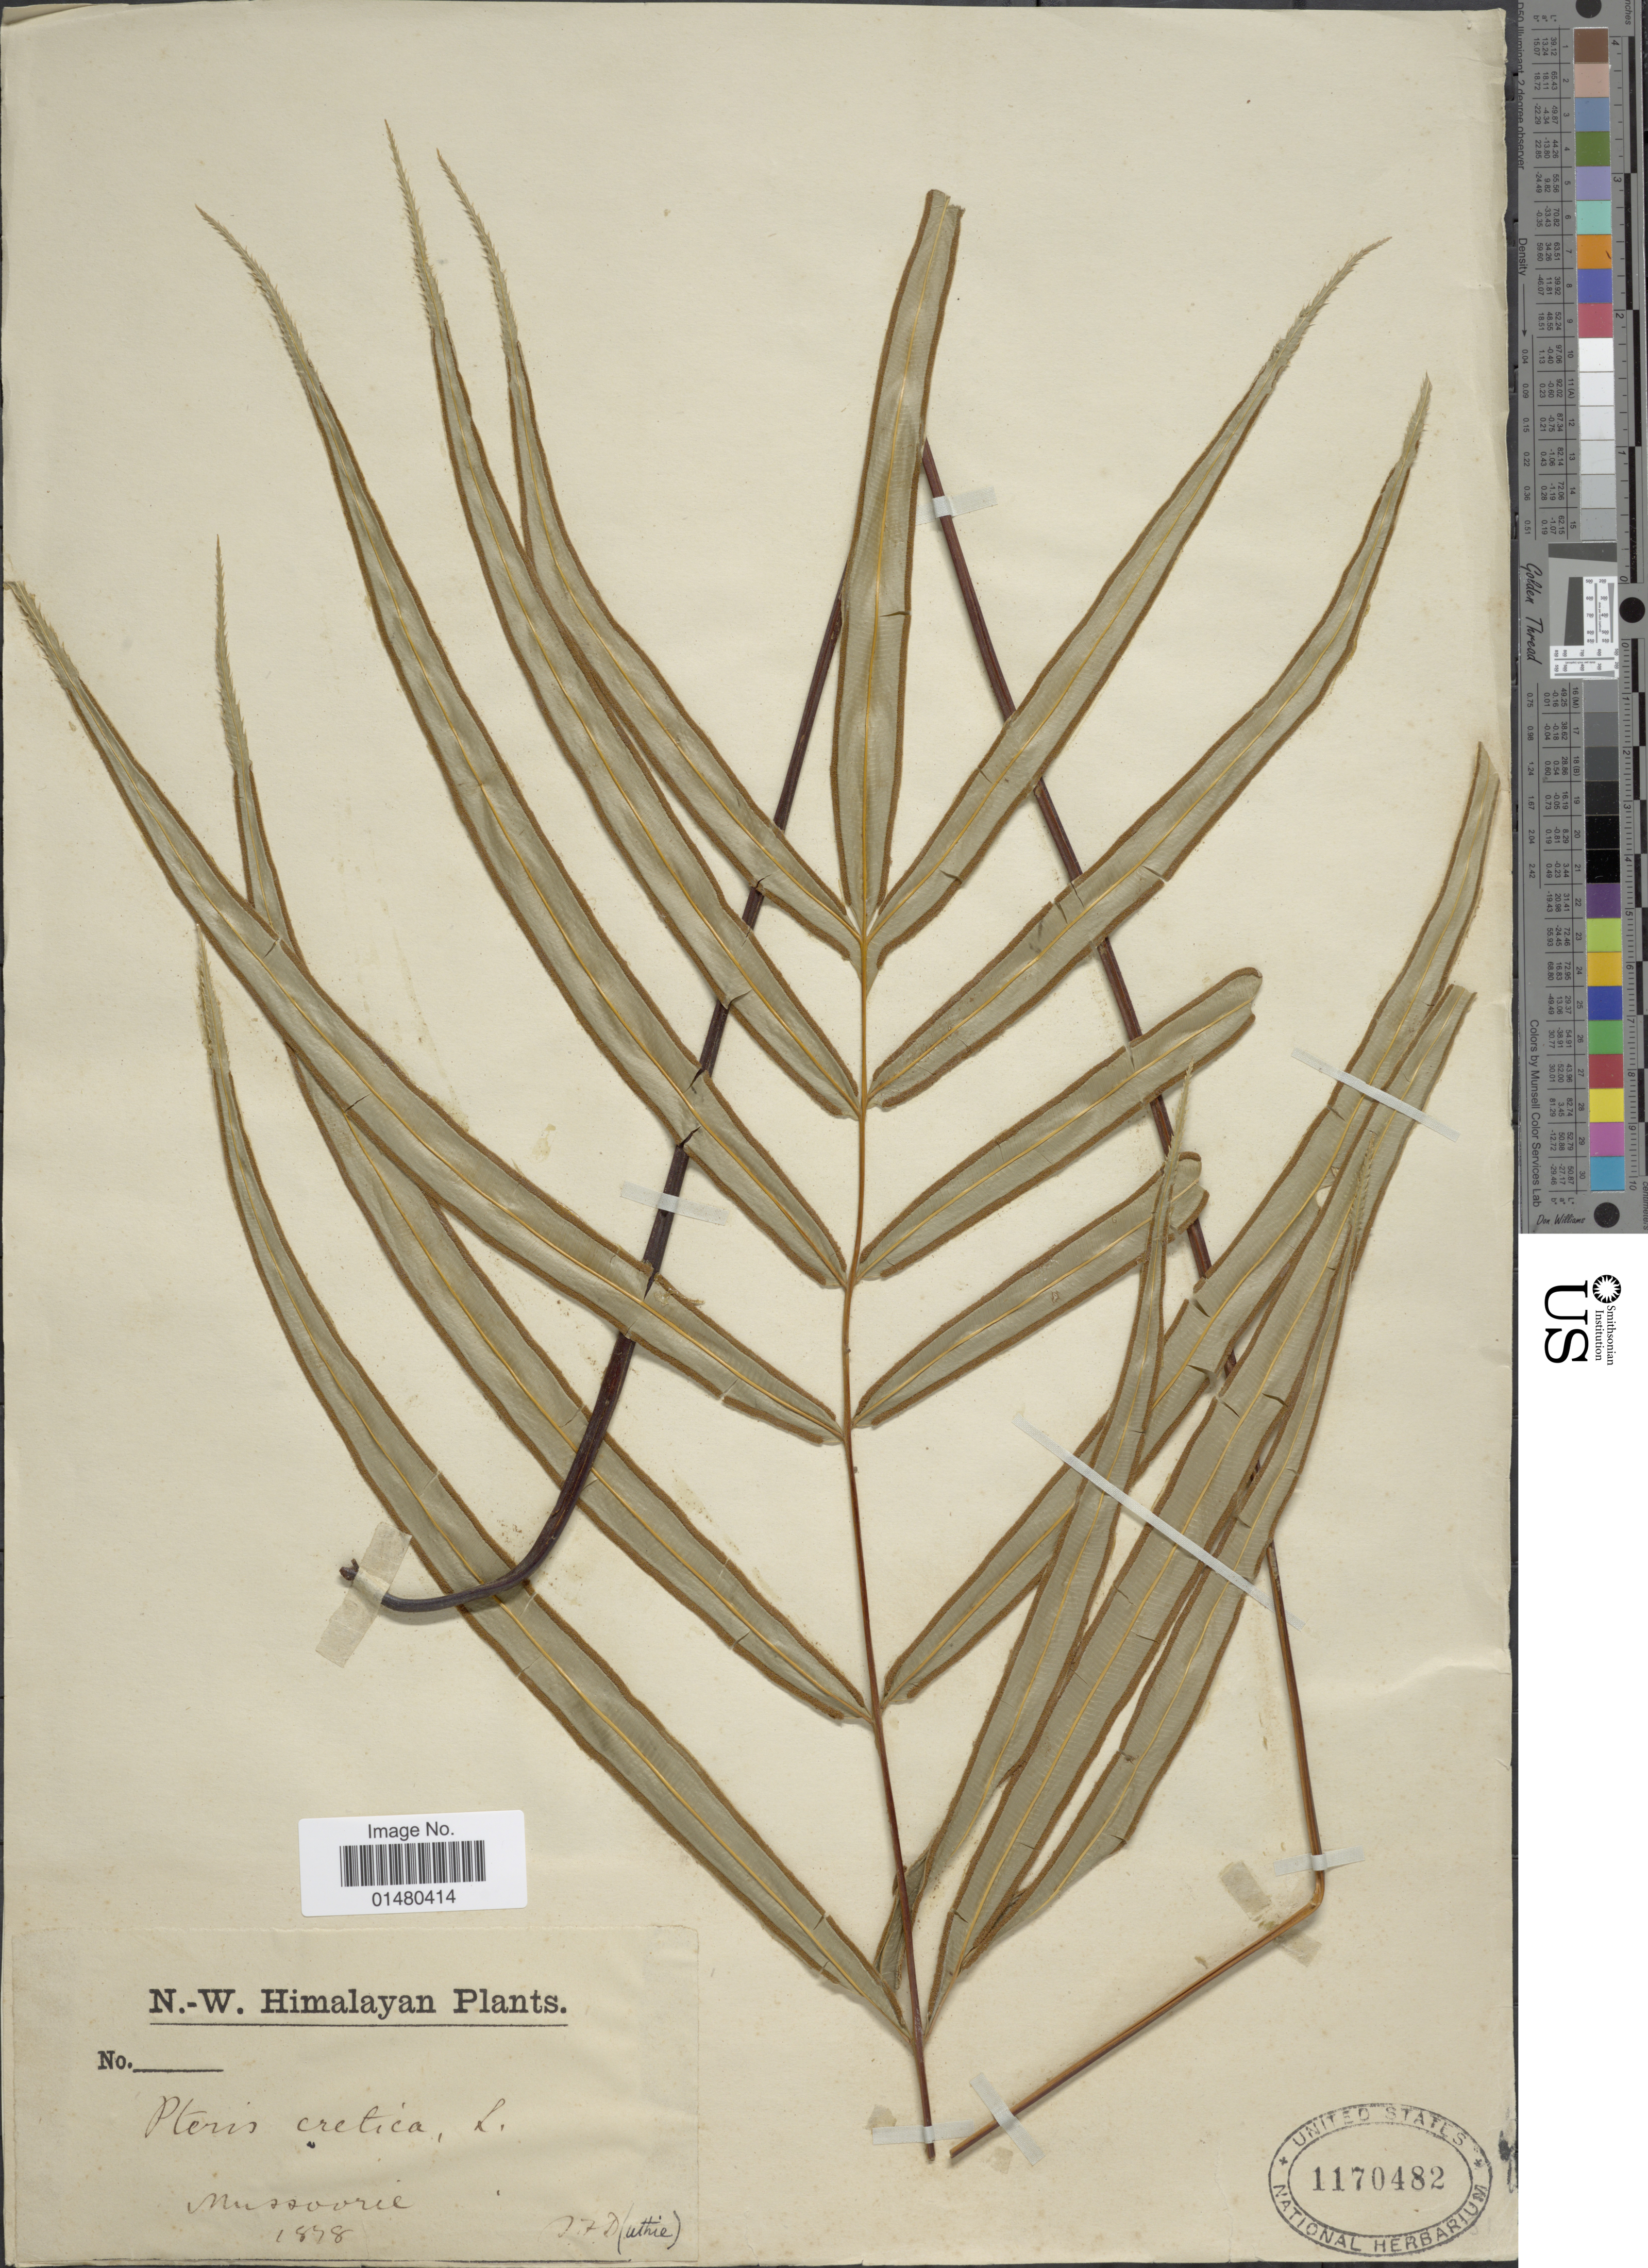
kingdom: Plantae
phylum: Tracheophyta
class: Polypodiopsida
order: Polypodiales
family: Pteridaceae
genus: Pteris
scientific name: Pteris cretica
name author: L.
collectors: J. F. Duthie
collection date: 1878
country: India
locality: N.-W. Himalayan, Mussoorie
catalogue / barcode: US 1170482